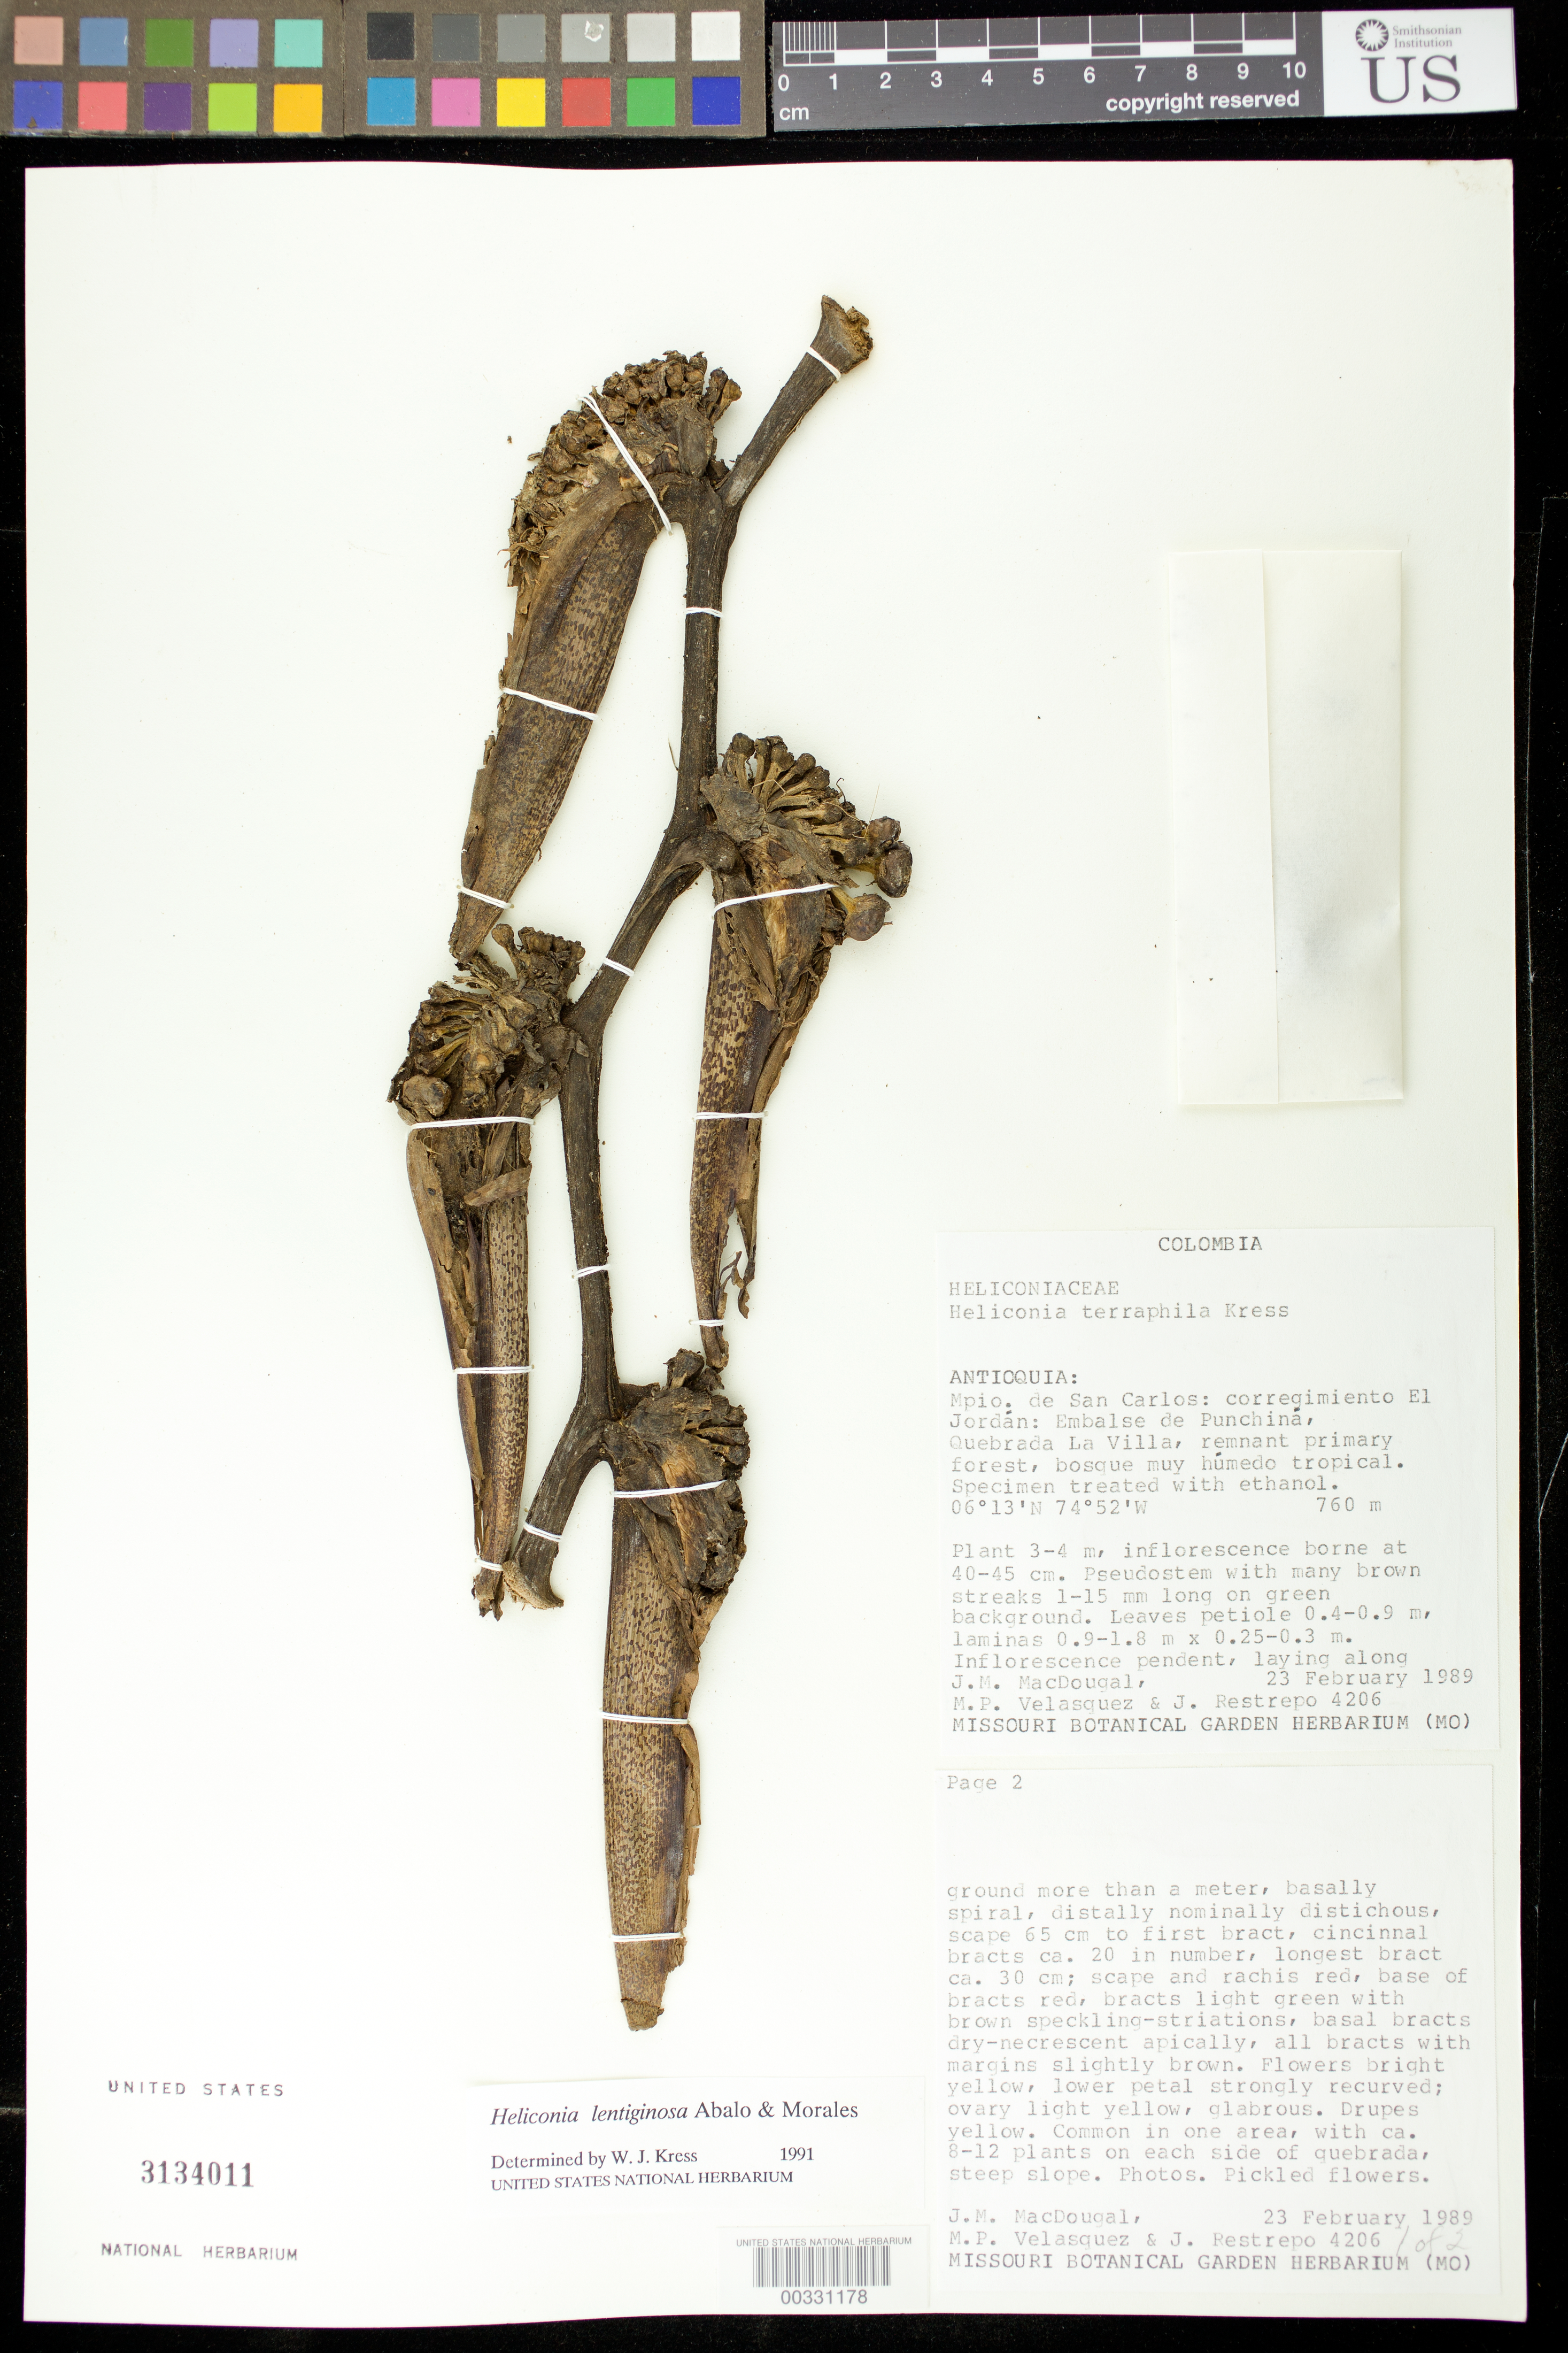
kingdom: Plantae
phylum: Tracheophyta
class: Liliopsida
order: Zingiberales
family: Heliconiaceae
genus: Heliconia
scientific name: Heliconia lentiginosa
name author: Abalo & G. Morales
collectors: J. M. MacDougal, M. Velasquez & J. Restrepo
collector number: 4206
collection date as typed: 23 Feb 1989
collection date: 1989-02-23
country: Colombia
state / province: Antioquia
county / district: San Carlos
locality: Mun of San Carlos, Corregimiento el Jordan, Embalse de Punchina, Quebrada la Villa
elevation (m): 760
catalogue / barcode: US 3134011